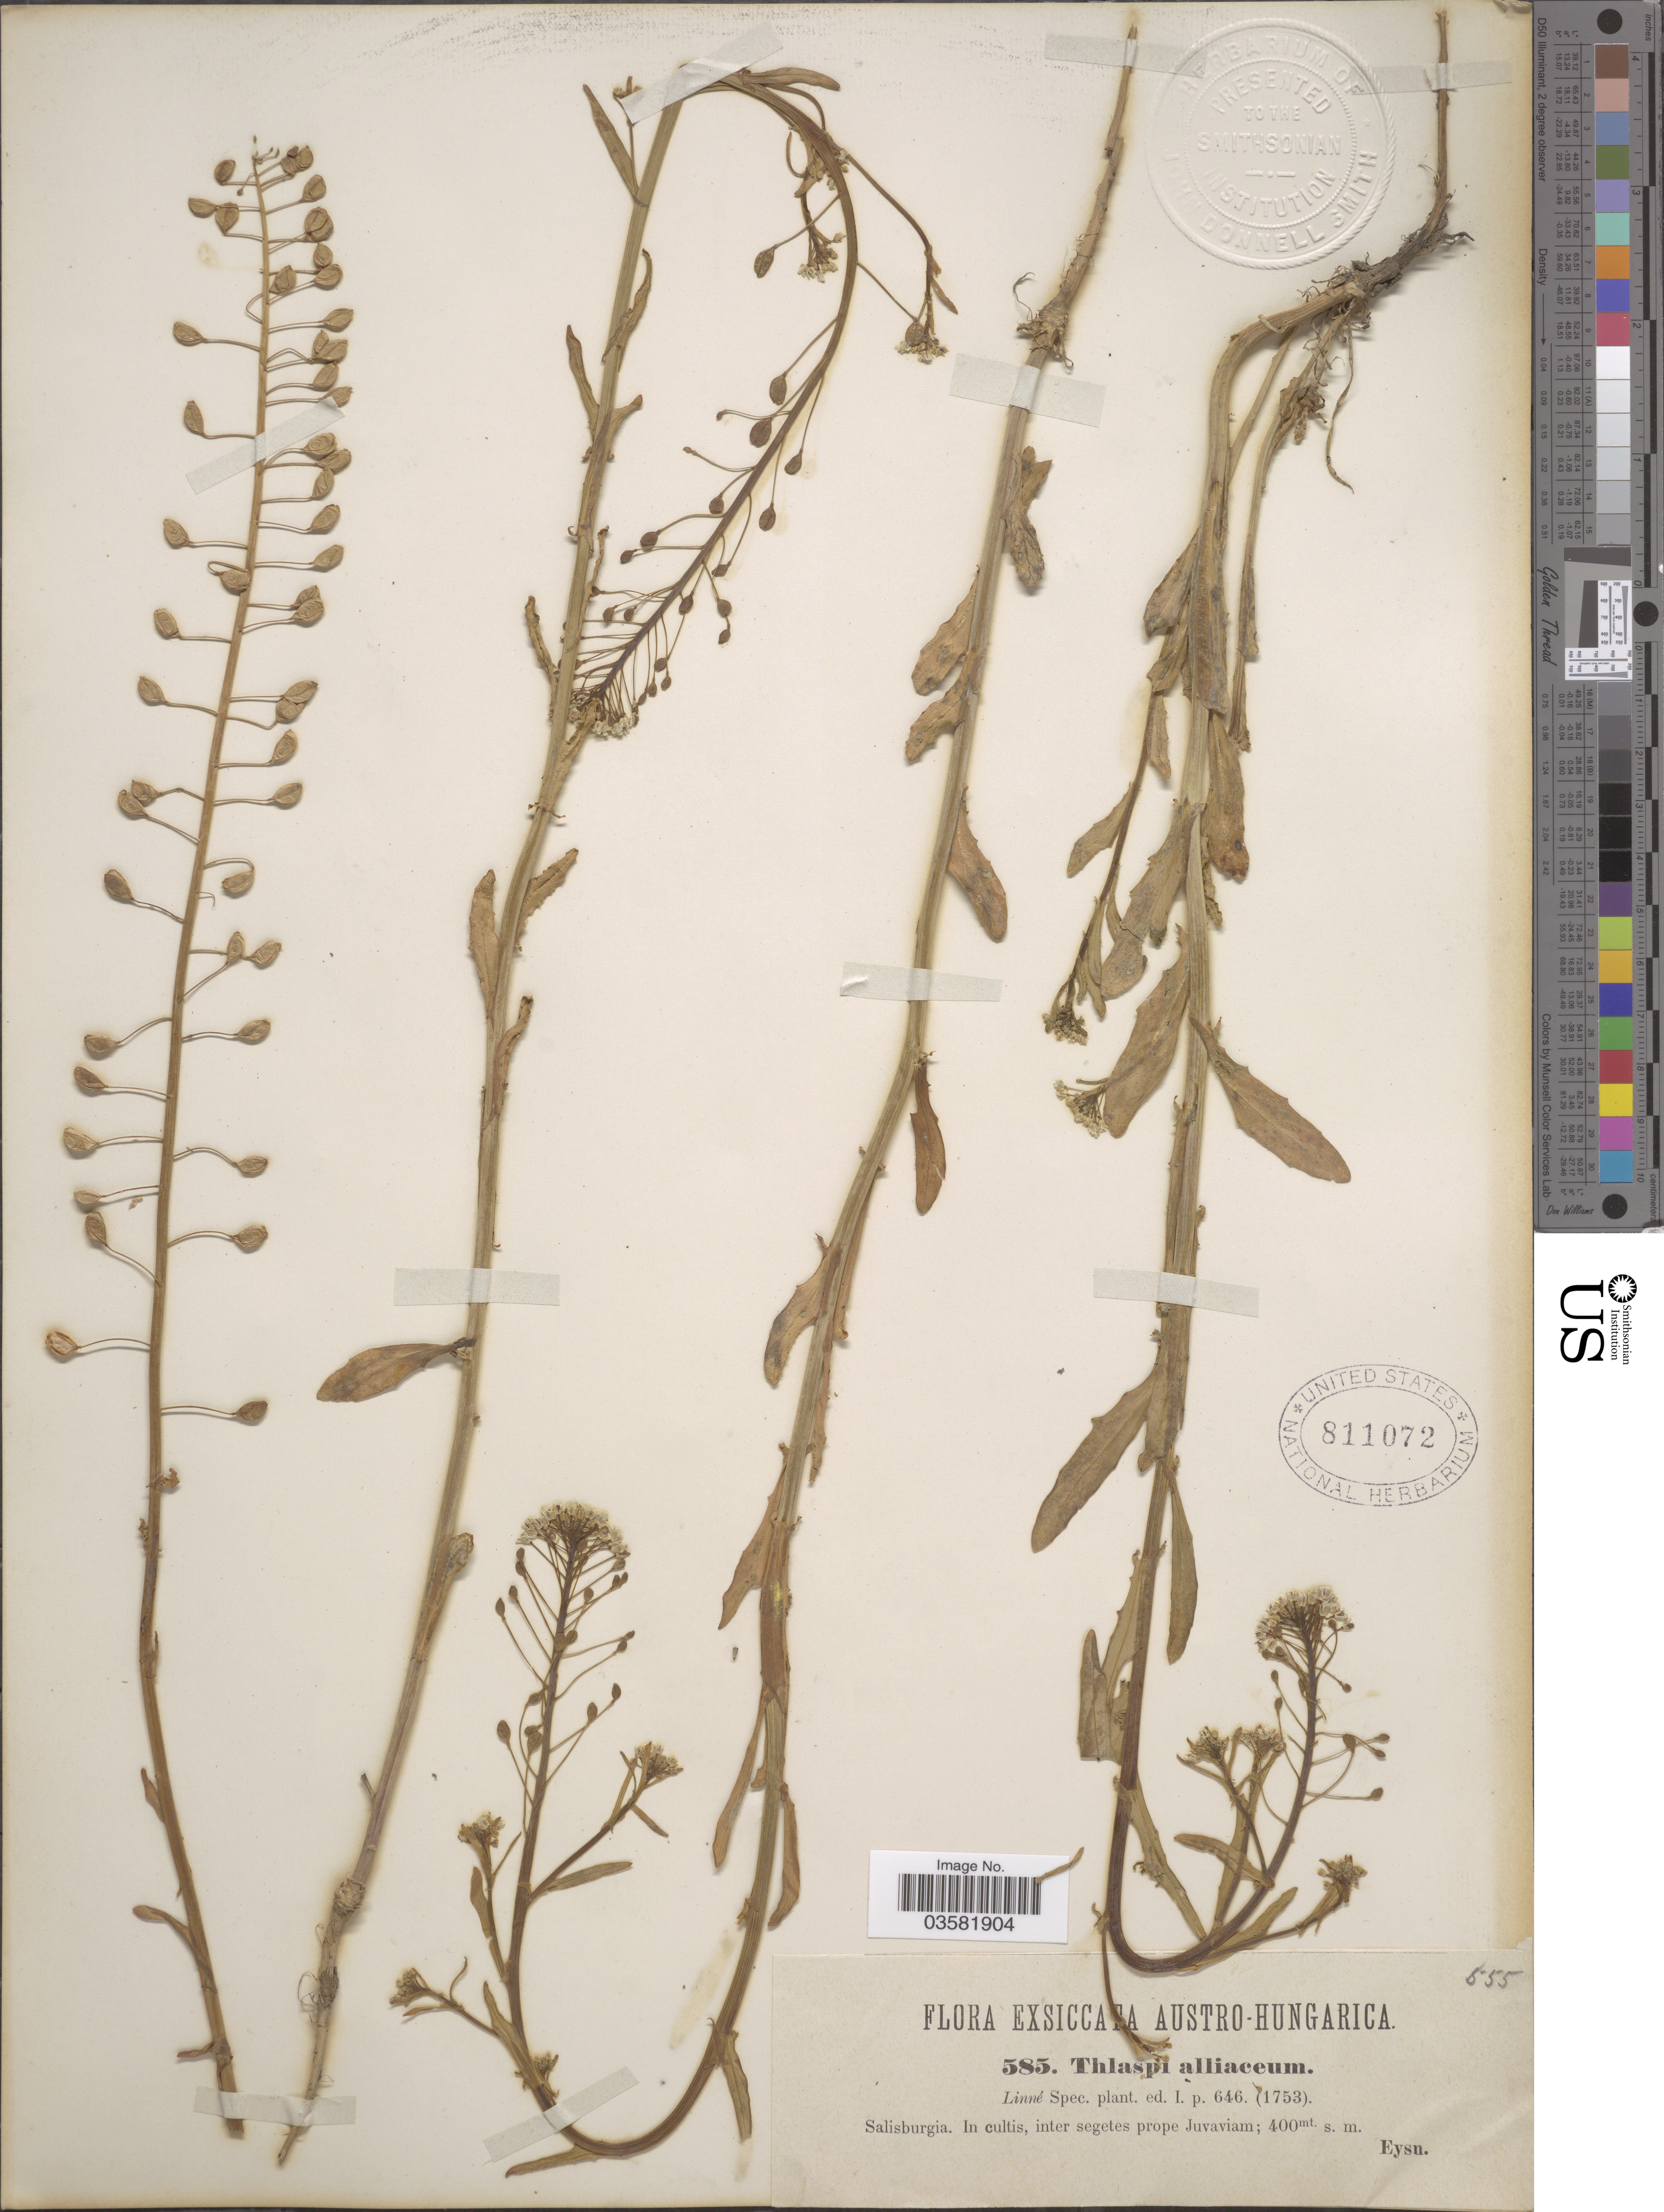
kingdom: Plantae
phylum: Tracheophyta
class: Magnoliopsida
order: Brassicales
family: Brassicaceae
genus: Thlaspi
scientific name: Thlaspi alliaceum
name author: L.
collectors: -. Eysn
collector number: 5558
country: Austria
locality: Austro-Hungarica. Salisburgia. In cultis, inter segetes prope Juvaviam.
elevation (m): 400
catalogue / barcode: US 811072